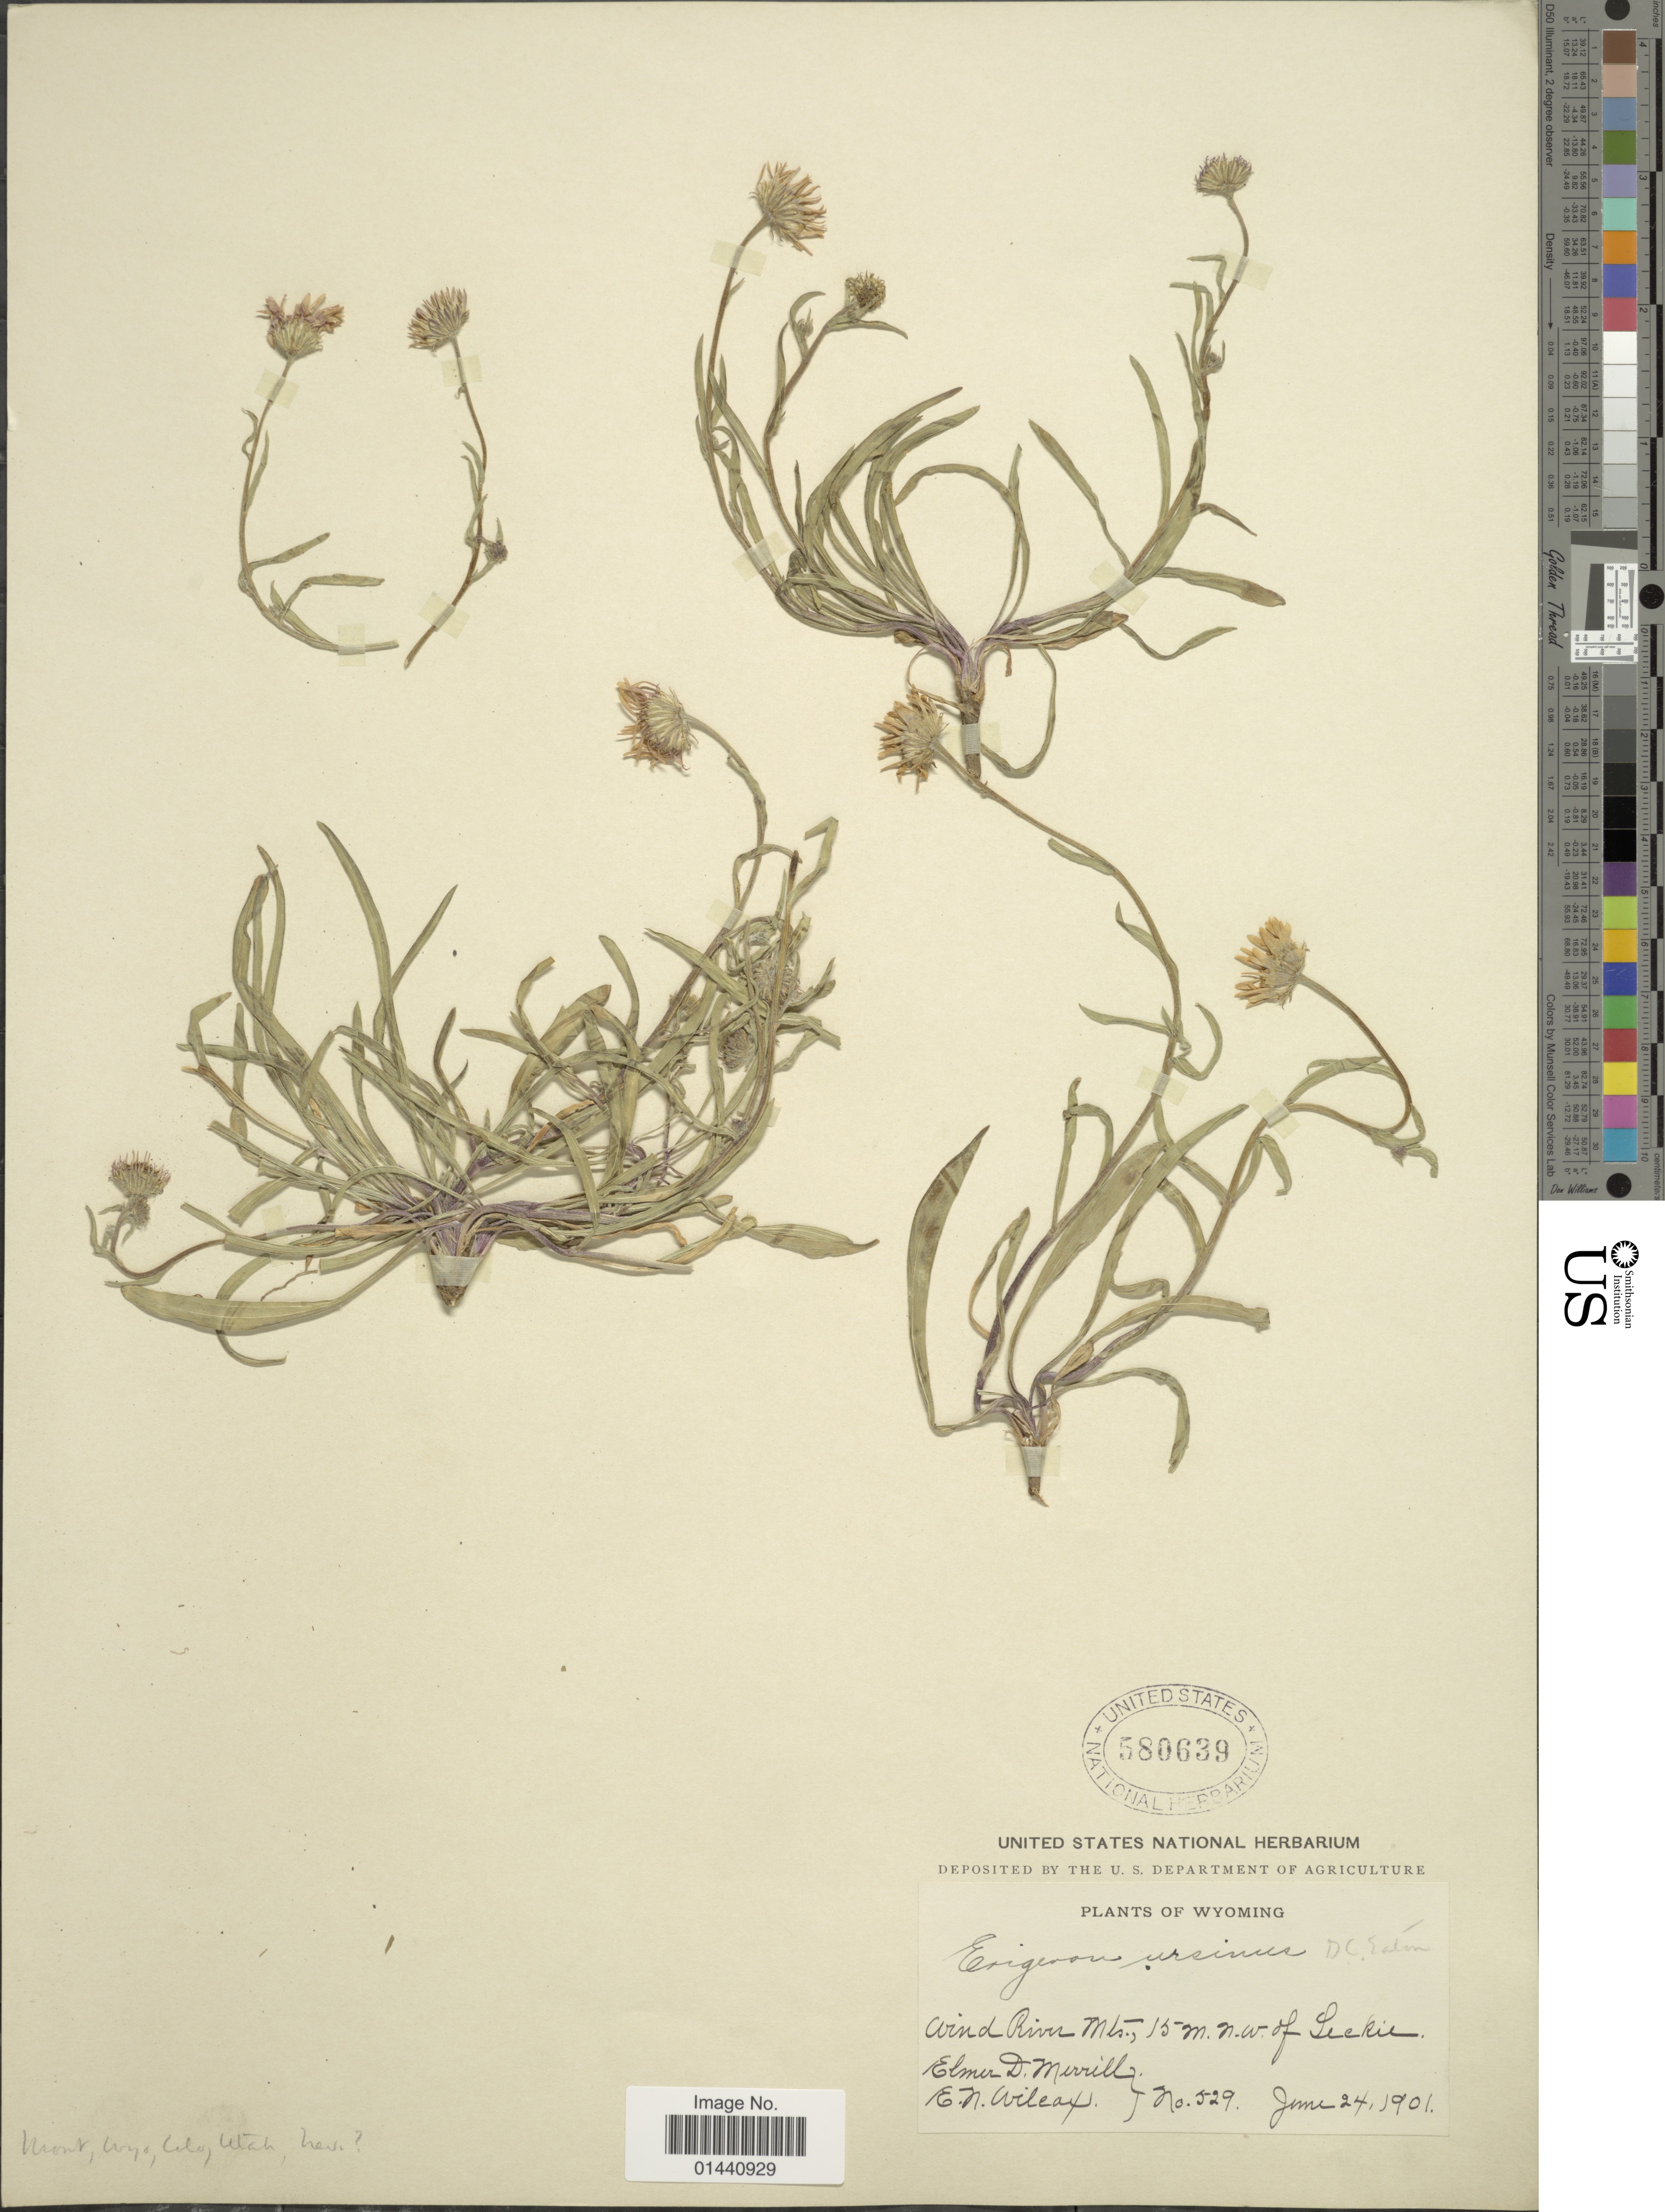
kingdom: Plantae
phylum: Tracheophyta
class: Magnoliopsida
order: Asterales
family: Asteraceae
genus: Erigeron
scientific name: Erigeron ursinus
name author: D.C. Eaton in C. King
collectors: E. D. Merrill & E. Wileax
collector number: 529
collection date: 1901-06-24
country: United States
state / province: Wyoming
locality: Wind River Mts., 15 m. N.W. of Leckie.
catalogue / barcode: US 580639